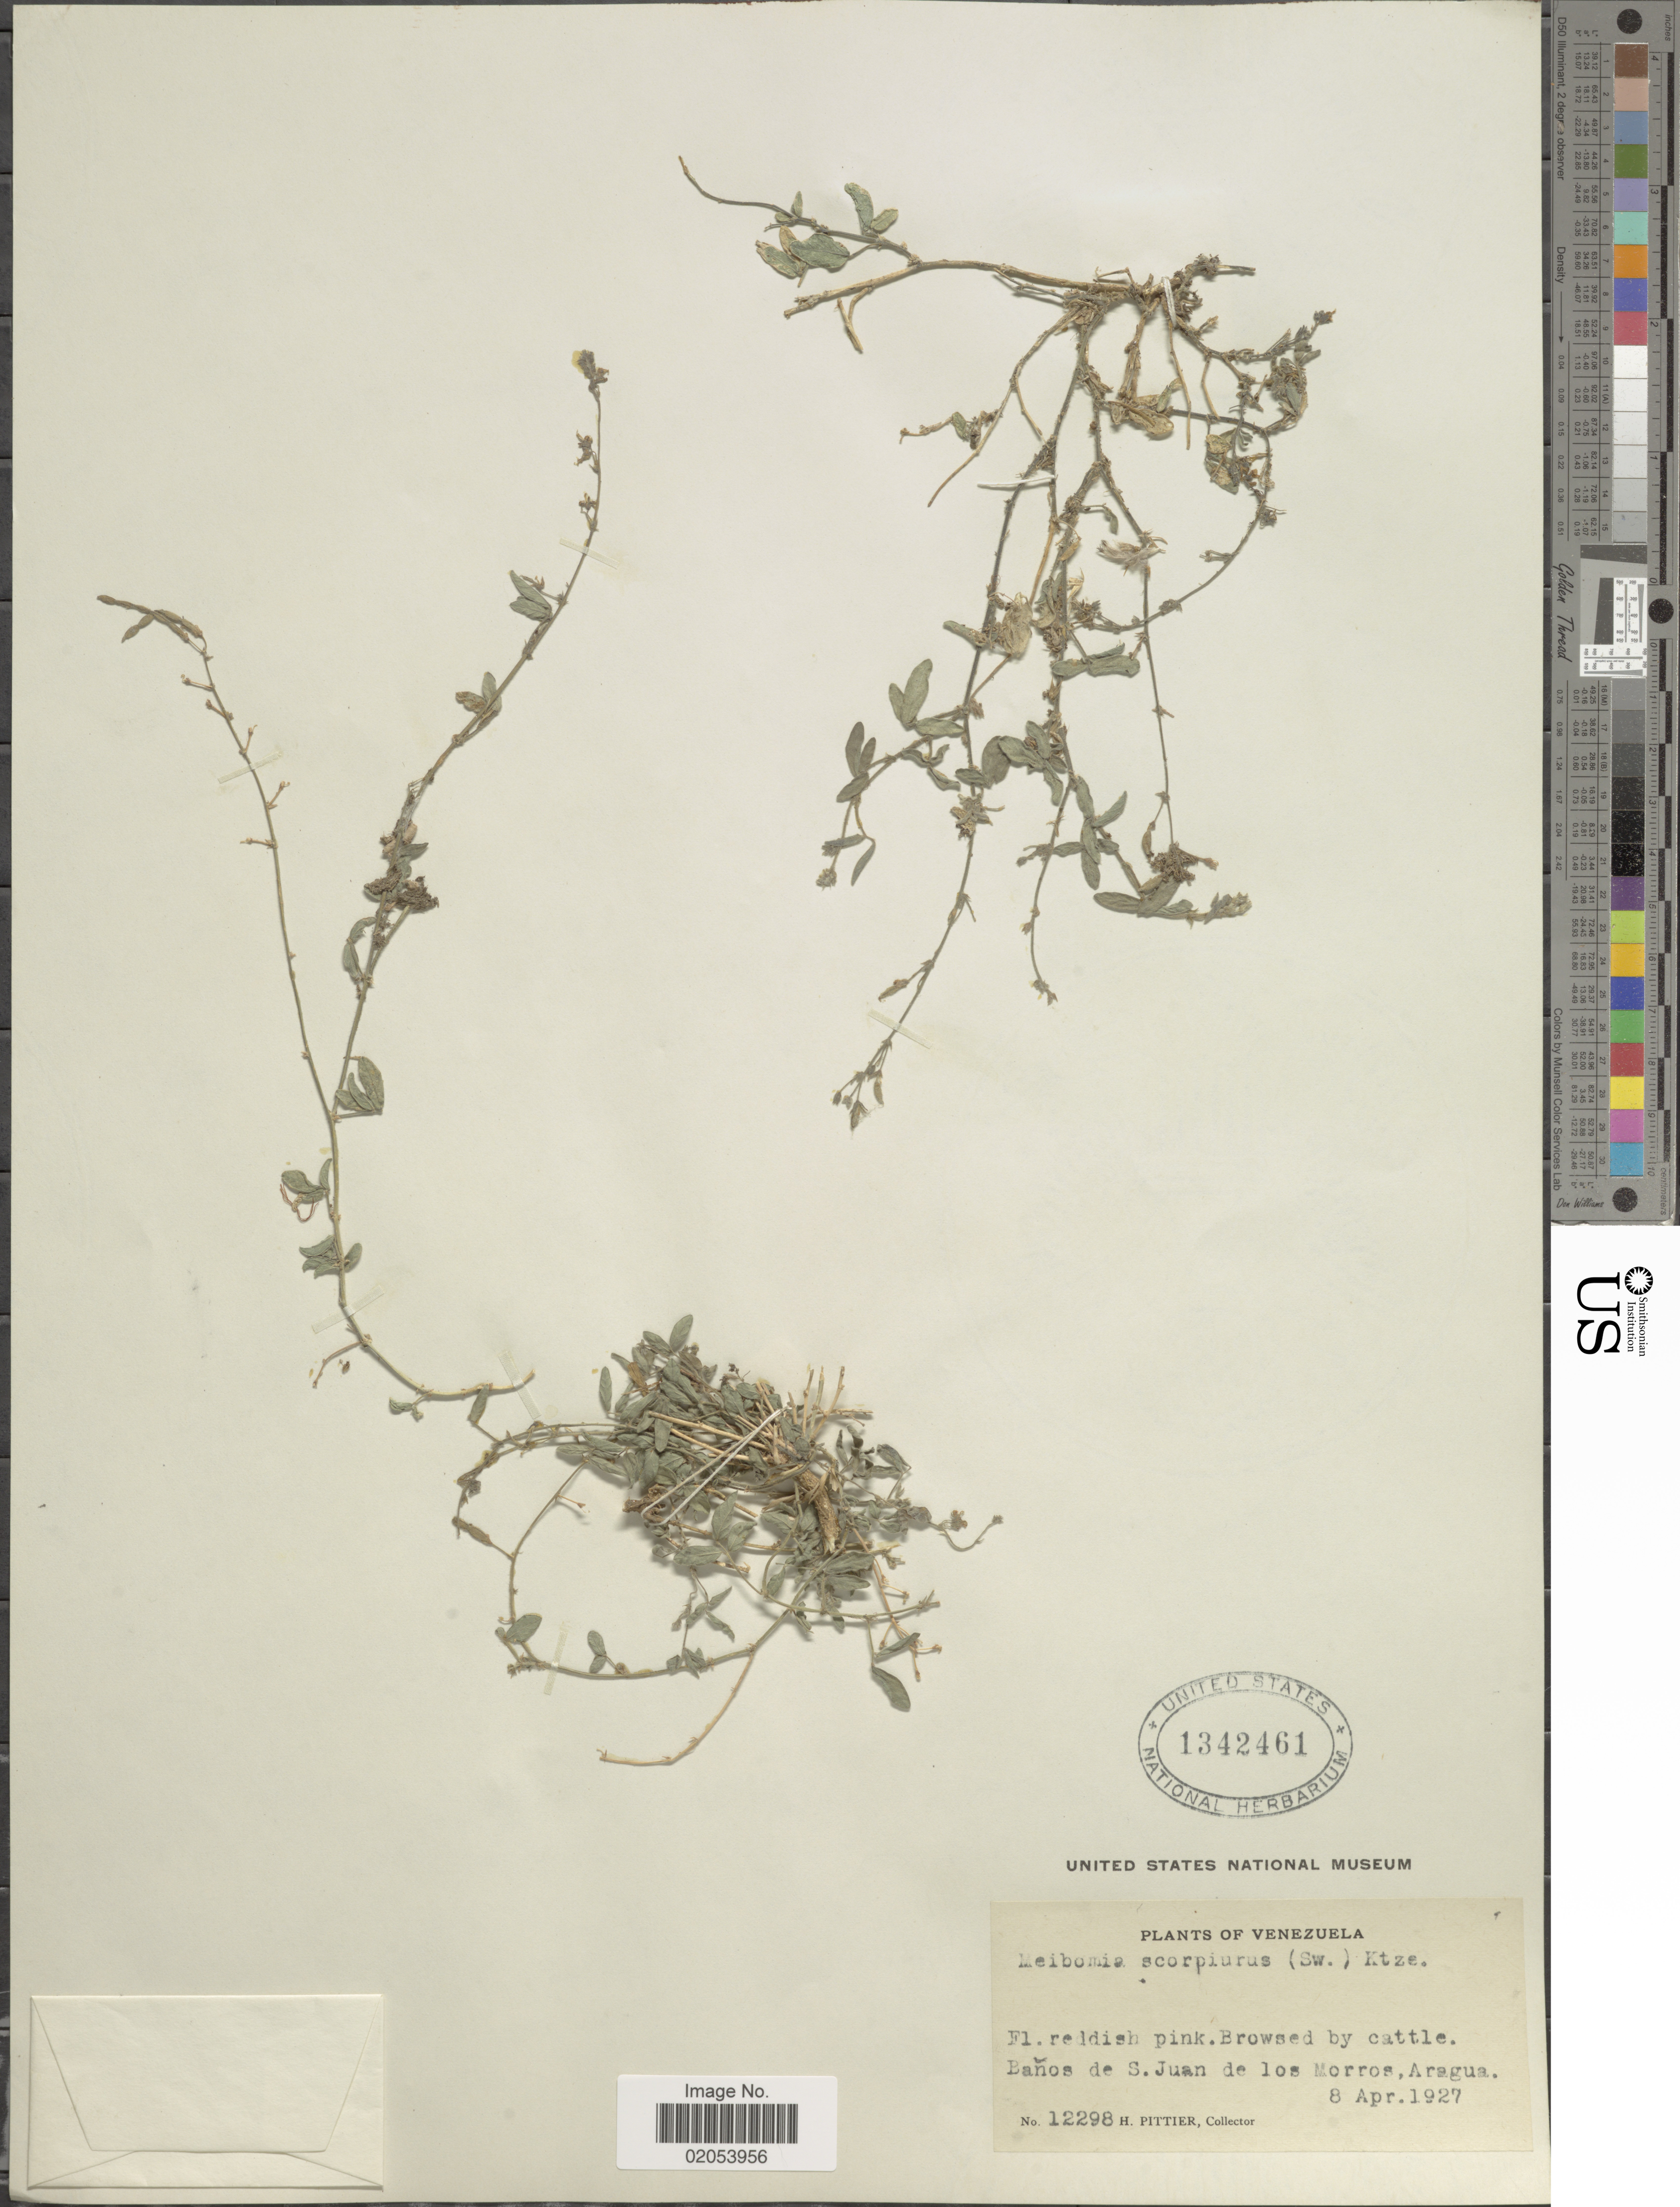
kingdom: Plantae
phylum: Tracheophyta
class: Magnoliopsida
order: Fabales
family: Fabaceae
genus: Desmodium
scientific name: Desmodium scorpiurus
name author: (Sw.) Desv. ex DC.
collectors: H. F. Pittier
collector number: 12298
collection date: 1927-04-08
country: Venezuela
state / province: Aragua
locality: Banos de S. Juan de los Morros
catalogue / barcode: US 1342461